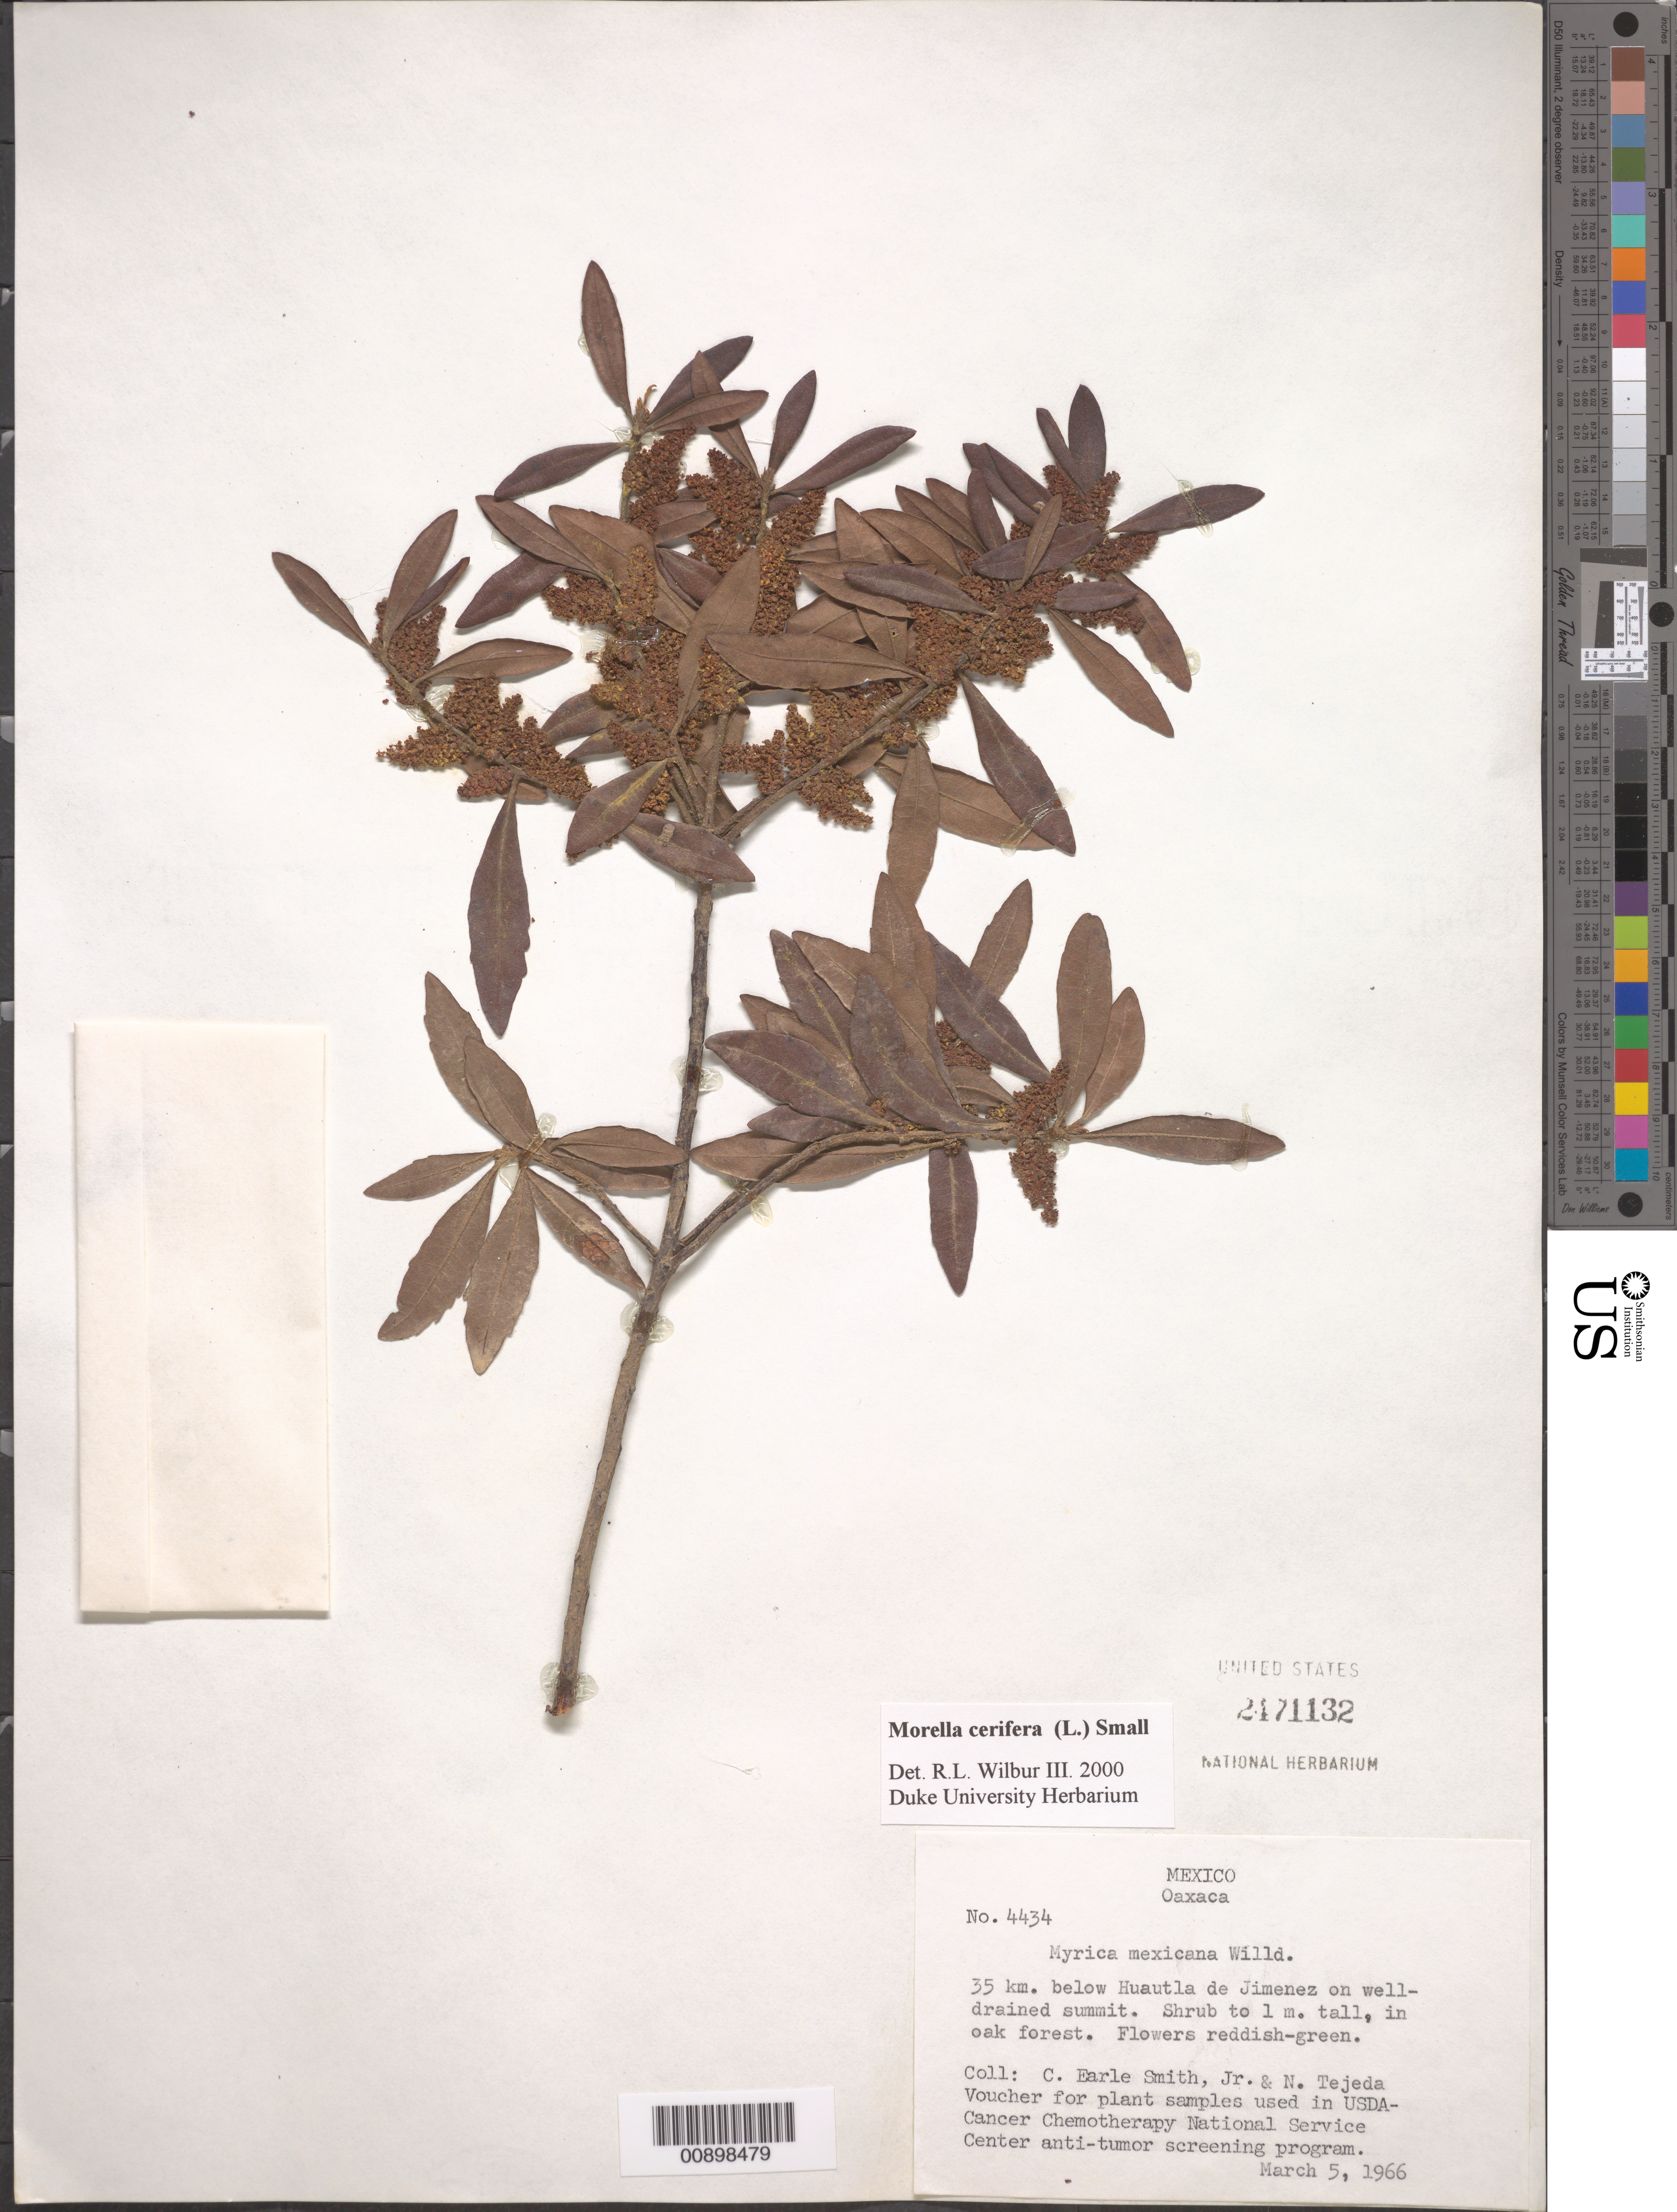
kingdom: Plantae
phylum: Tracheophyta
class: Magnoliopsida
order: Fagales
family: Myricaceae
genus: Morella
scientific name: Morella cerifera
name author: (L.) Small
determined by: Wilbur, R. L.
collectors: C. E. Smith Jr. & N. Tejeda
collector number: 4434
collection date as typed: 05 Mar 1966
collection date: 1966-03-05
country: Mexico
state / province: Oaxaca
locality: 35 km. below Huautla de Jimenez, Oaxaca.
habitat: On well drained summit, in oak forest.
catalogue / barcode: US 2471132